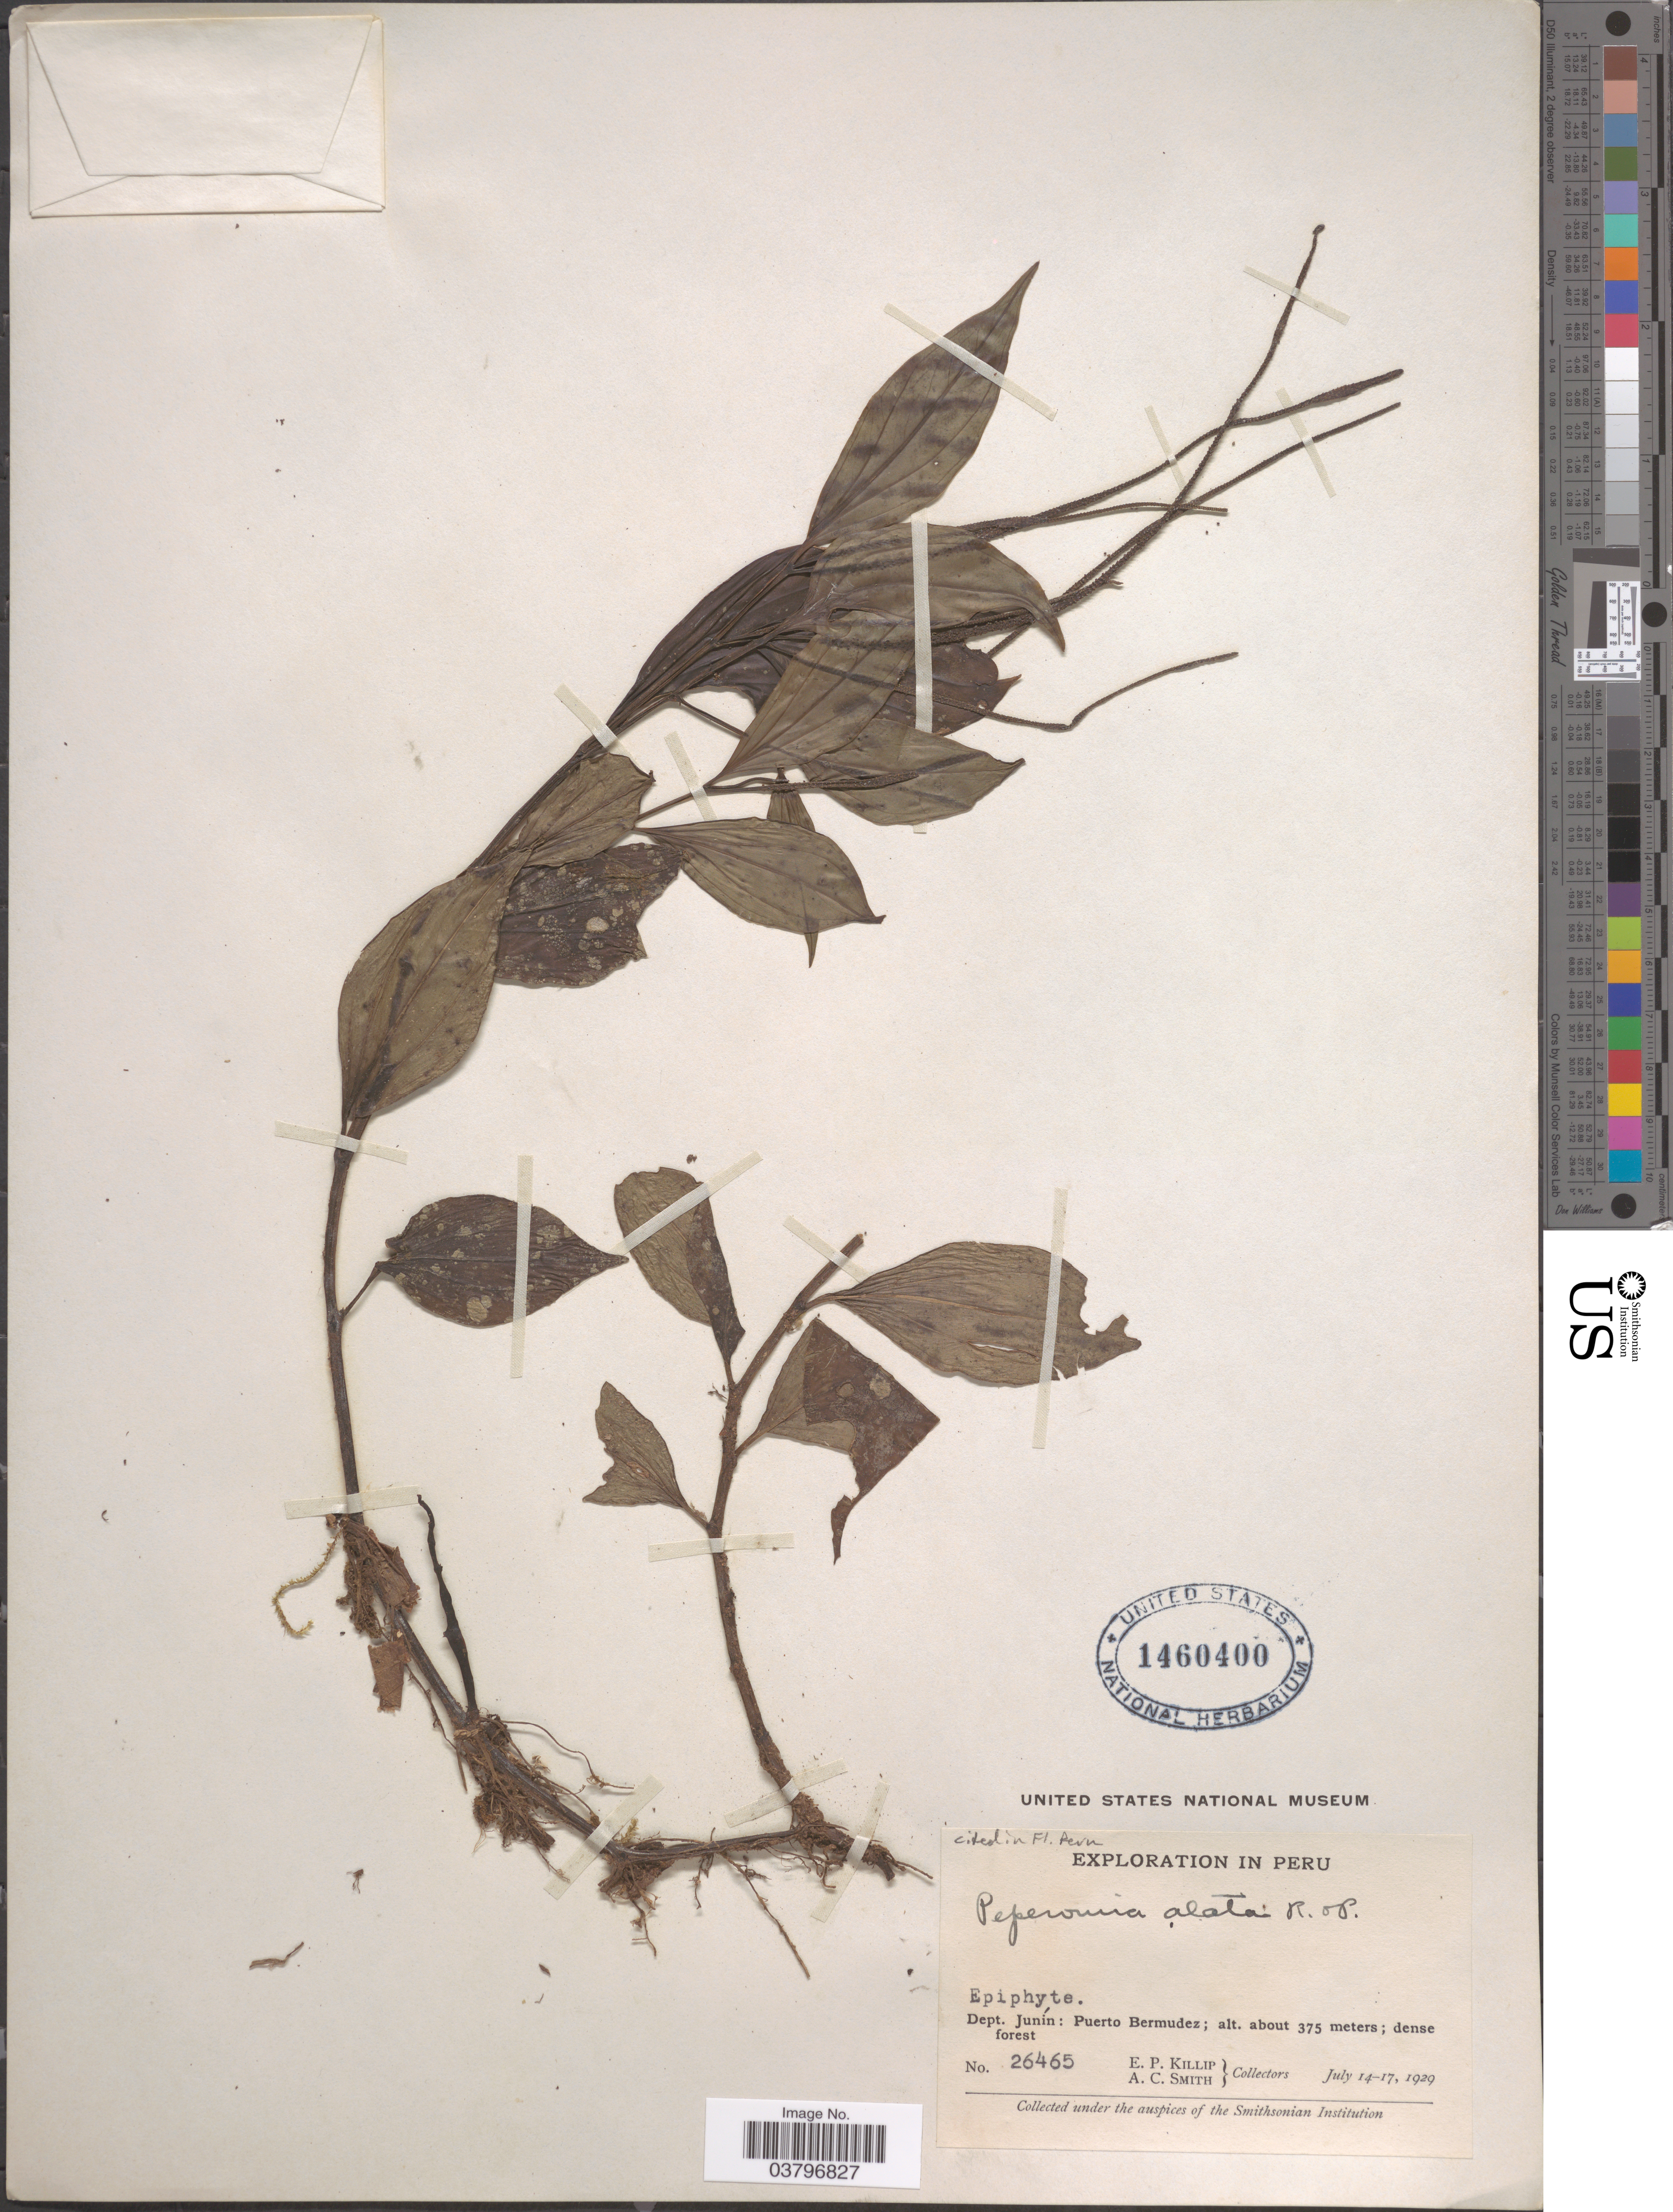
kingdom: Plantae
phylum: Tracheophyta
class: Magnoliopsida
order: Piperales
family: Piperaceae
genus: Peperomia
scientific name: Peperomia alata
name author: Ruiz & Pav.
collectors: E. P. Killip & A. C. Smith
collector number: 26465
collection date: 1929-07-14/1929-07-17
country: Peru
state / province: Junín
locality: Dept. Junín: Puerto Bermudez.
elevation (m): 375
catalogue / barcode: US 1460400